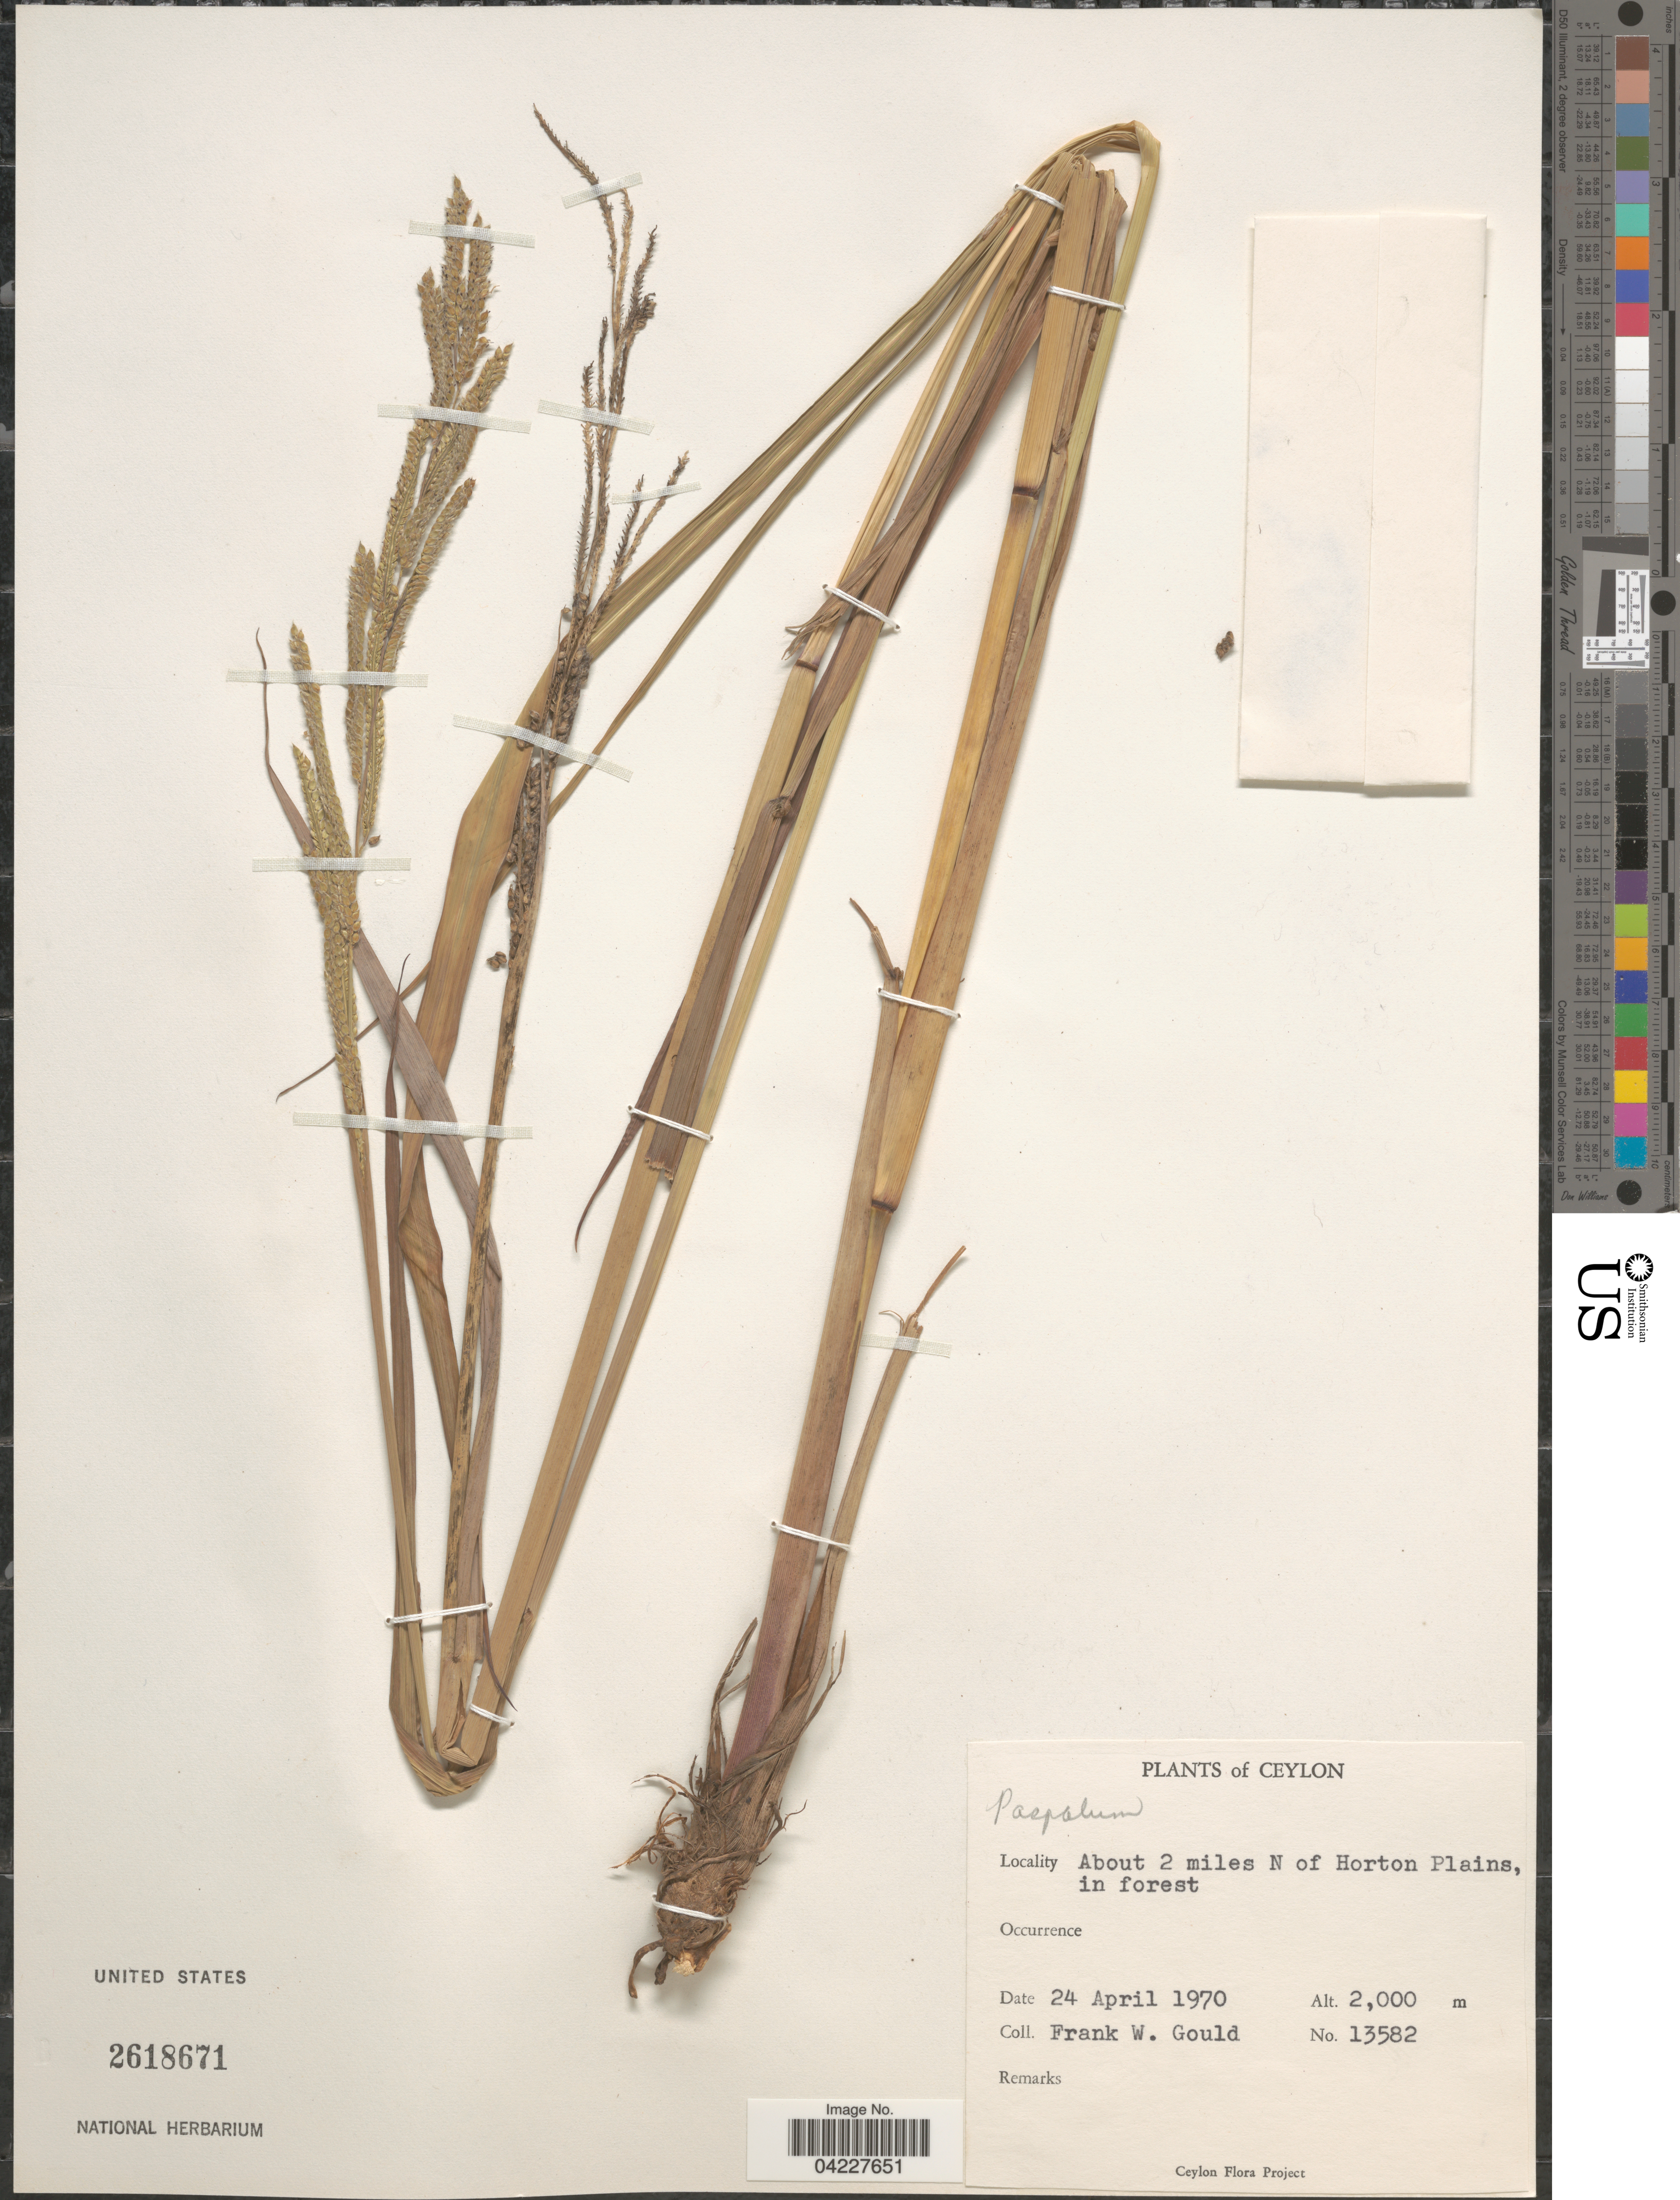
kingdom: Plantae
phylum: Tracheophyta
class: Liliopsida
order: Poales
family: Poaceae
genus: Paspalum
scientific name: Paspalum sp.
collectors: F. W. Gould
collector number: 13582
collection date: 1970-04-24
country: Sri Lanka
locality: Ceylon. About 2 miles N of Horton Plains, in forest.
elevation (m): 2000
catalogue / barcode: US 2618671